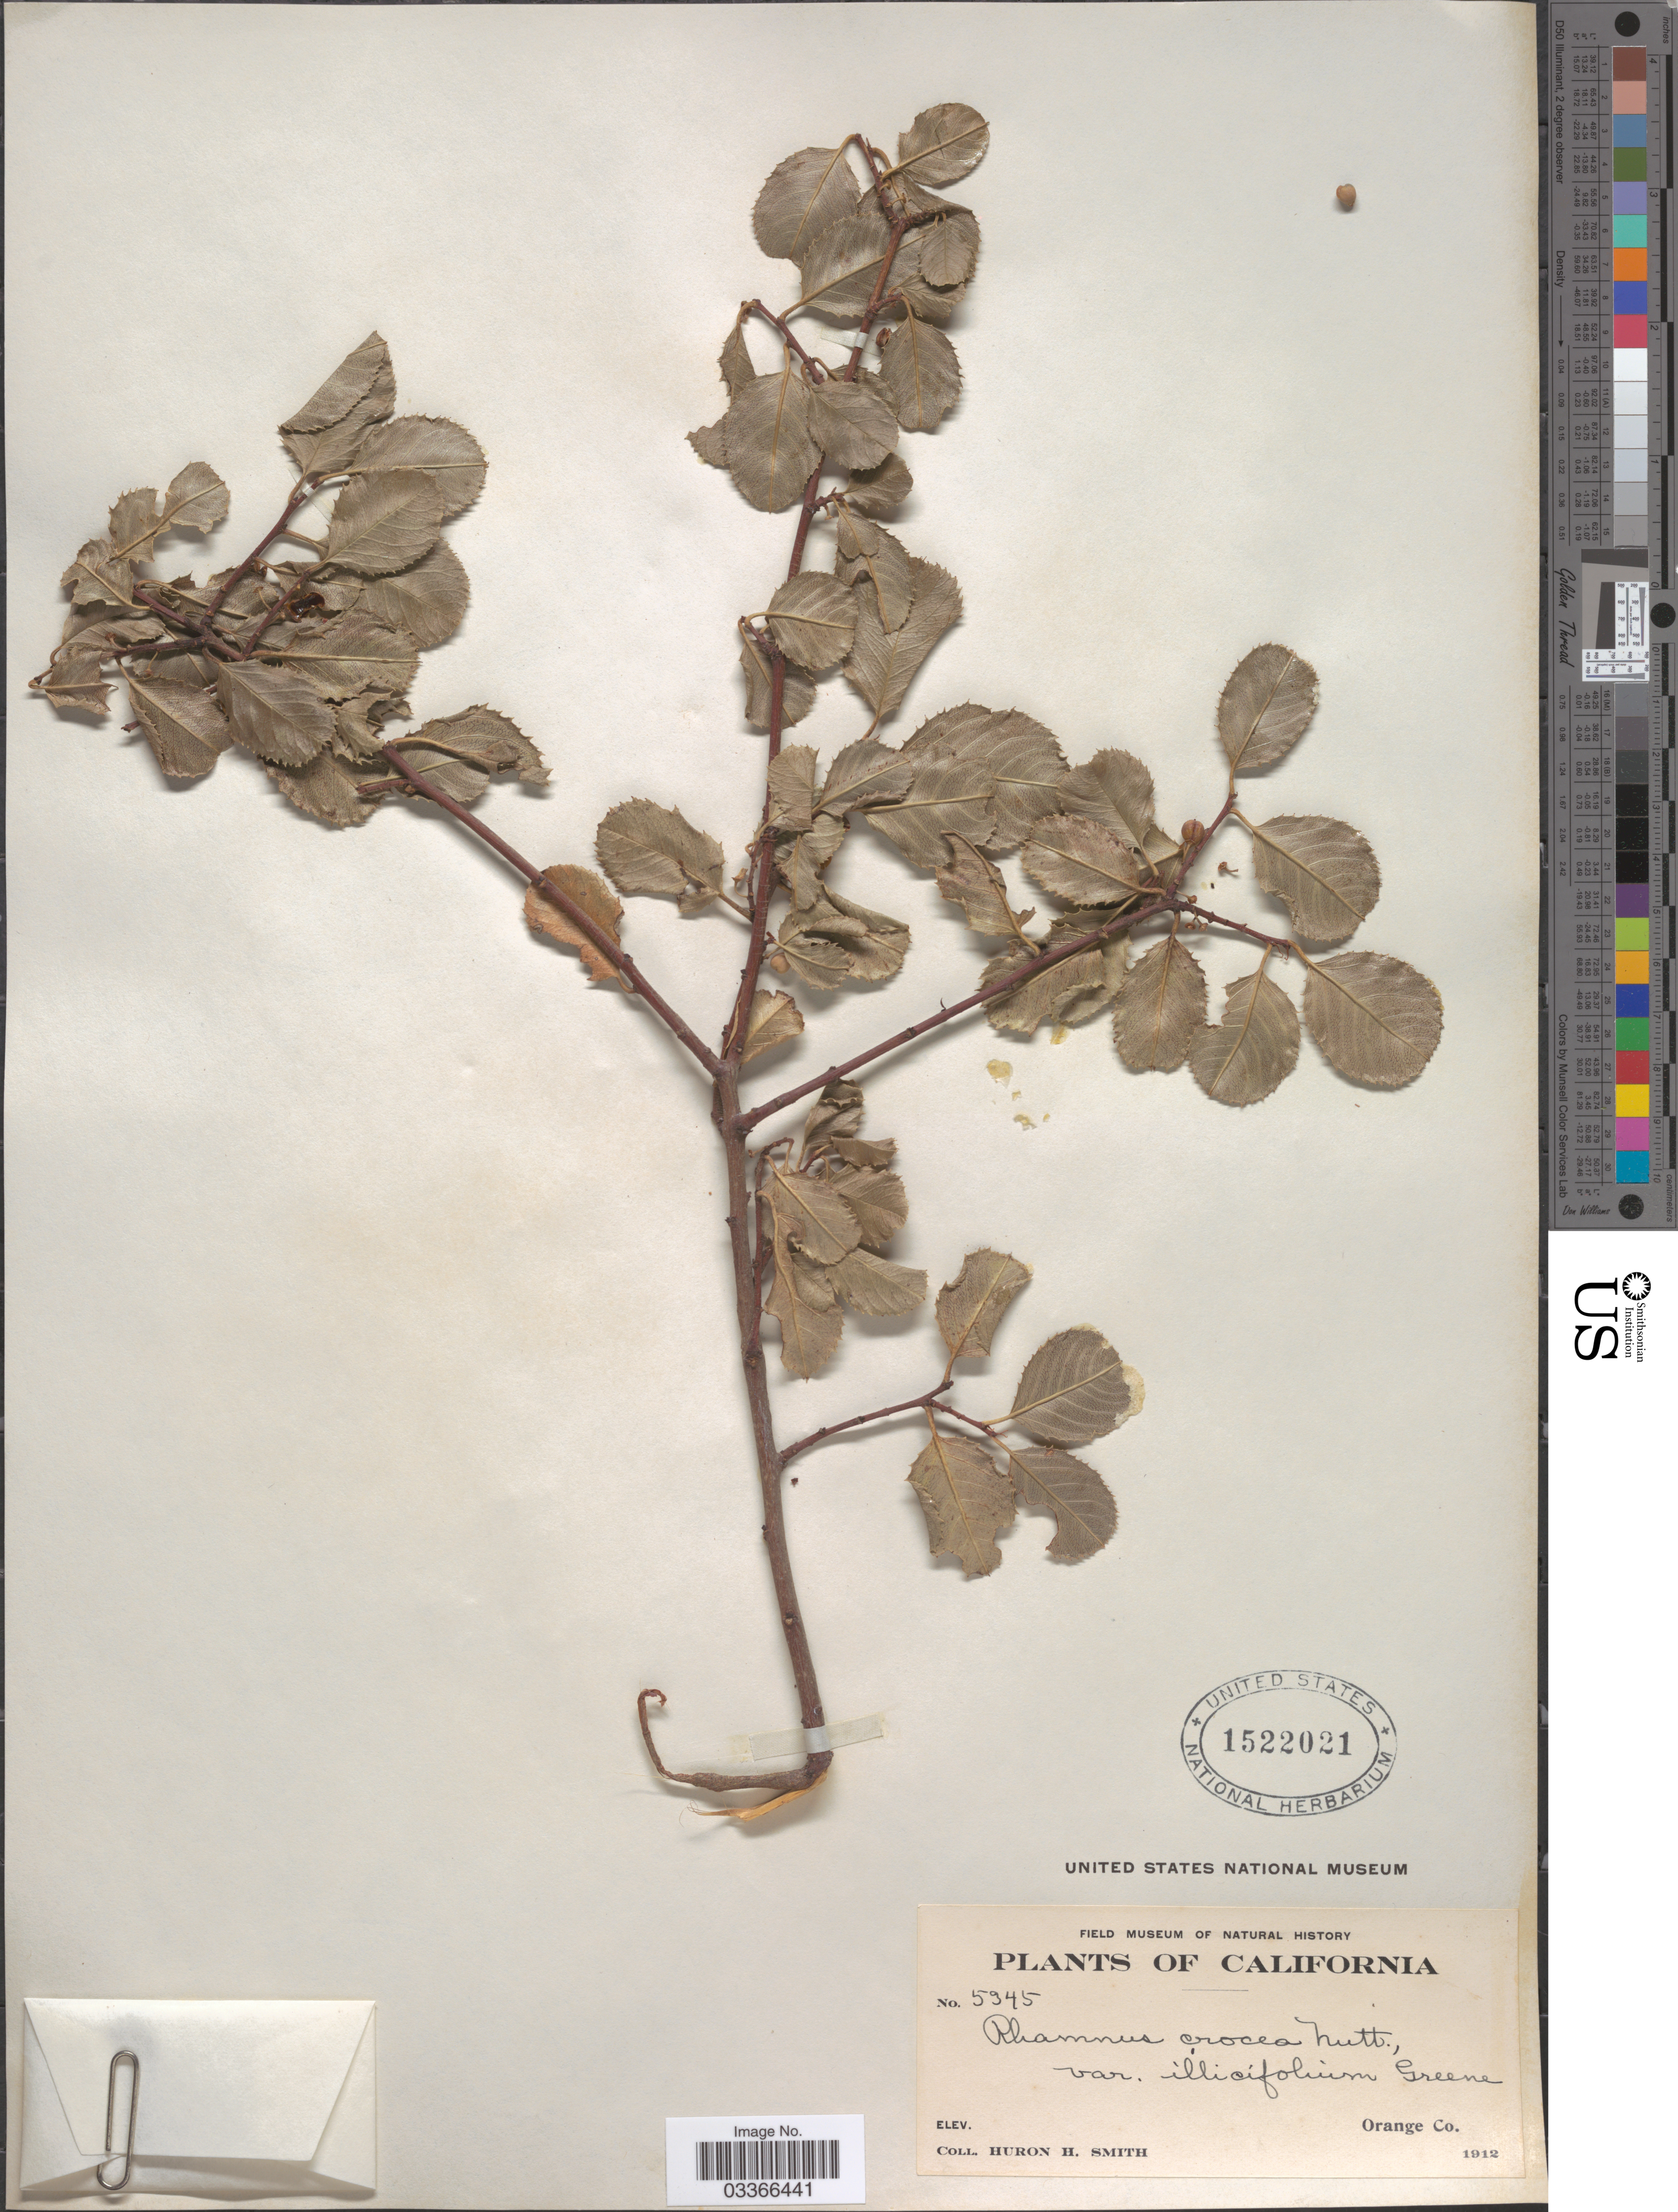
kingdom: Plantae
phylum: Tracheophyta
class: Magnoliopsida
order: Rosales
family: Rhamnaceae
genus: Rhamnus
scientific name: Rhamnus crocea var. ilicifolia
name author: (Kellogg) Greene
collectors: Huron H. Smith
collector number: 5345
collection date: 1912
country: United States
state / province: California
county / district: Orange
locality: Orange Co.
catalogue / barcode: US 1522021